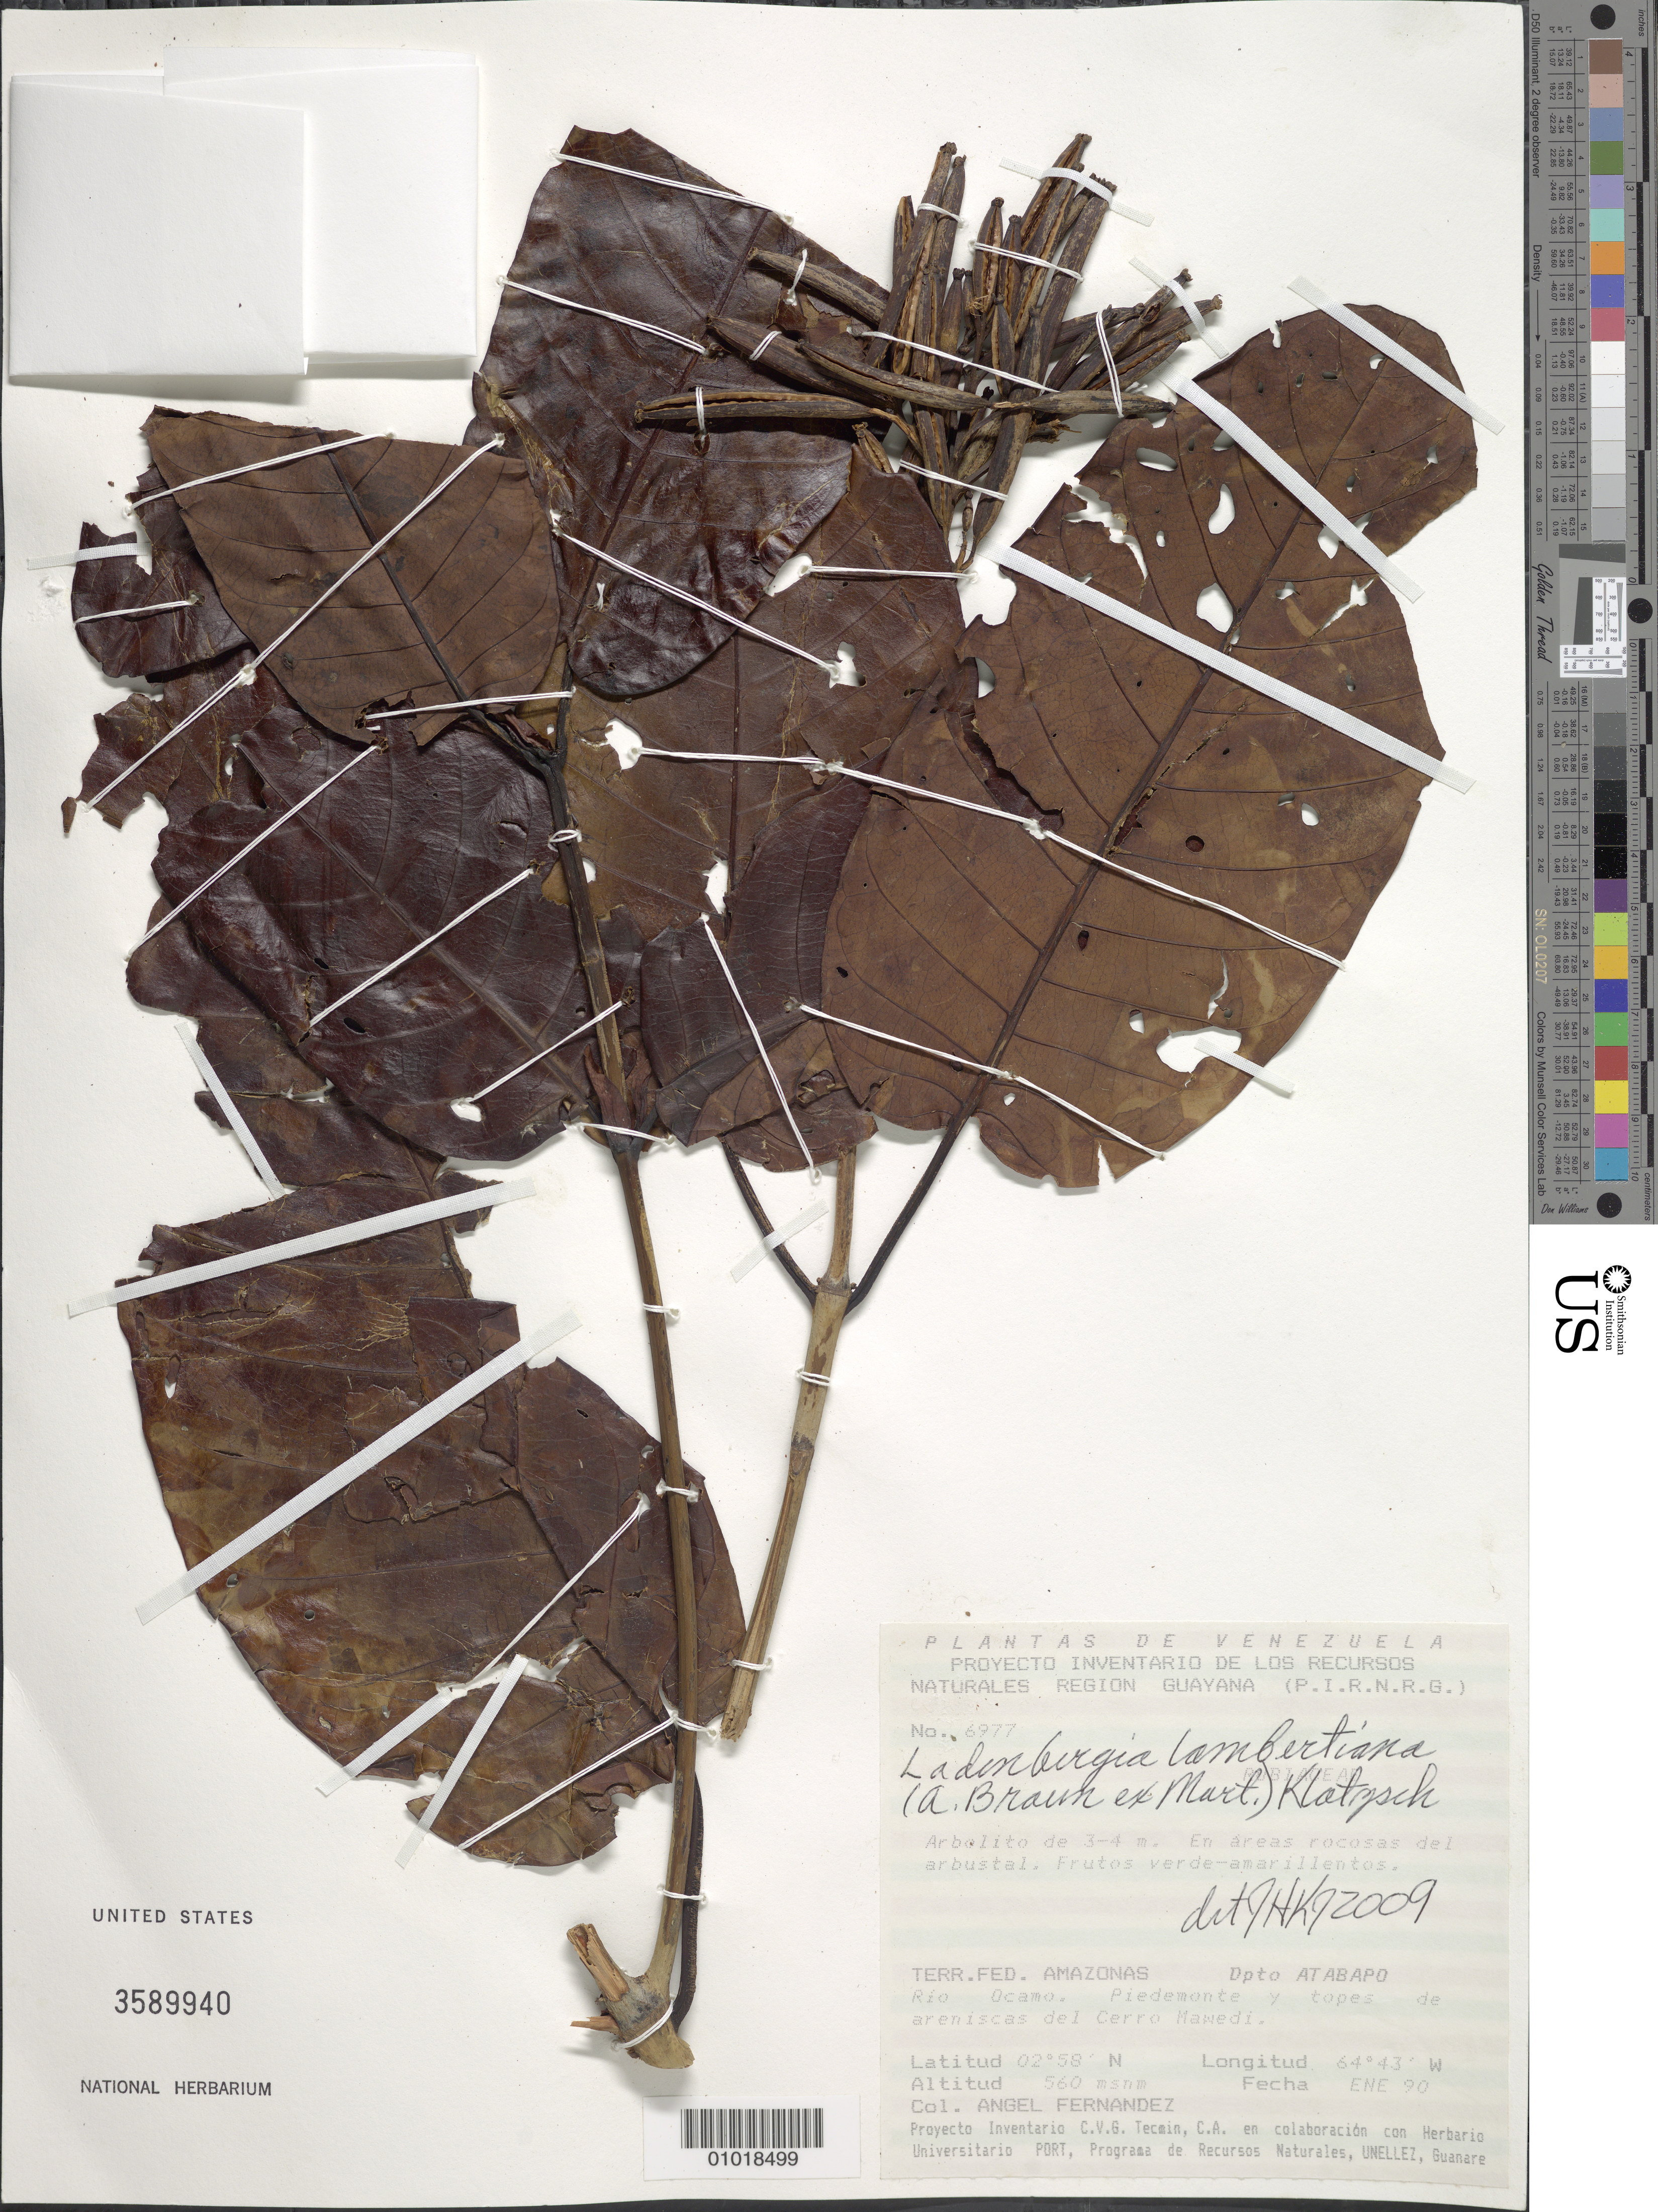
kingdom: Plantae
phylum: Tracheophyta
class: Magnoliopsida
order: Gentianales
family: Rubiaceae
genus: Ladenbergia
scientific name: Ladenbergia lambertiana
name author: (A. Braun ex Mart.) Klotzsch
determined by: Kirkbride, J. H.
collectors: A. Fernández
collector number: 6977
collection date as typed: Jan-90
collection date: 1990-01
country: Venezuela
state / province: Amazonas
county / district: Atabapo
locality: Río Ocamo, Cerro Mawedi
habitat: Piedemonte y tope de areniscas; en areas abiertas y graminosas del arbustal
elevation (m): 560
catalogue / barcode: US 3589940